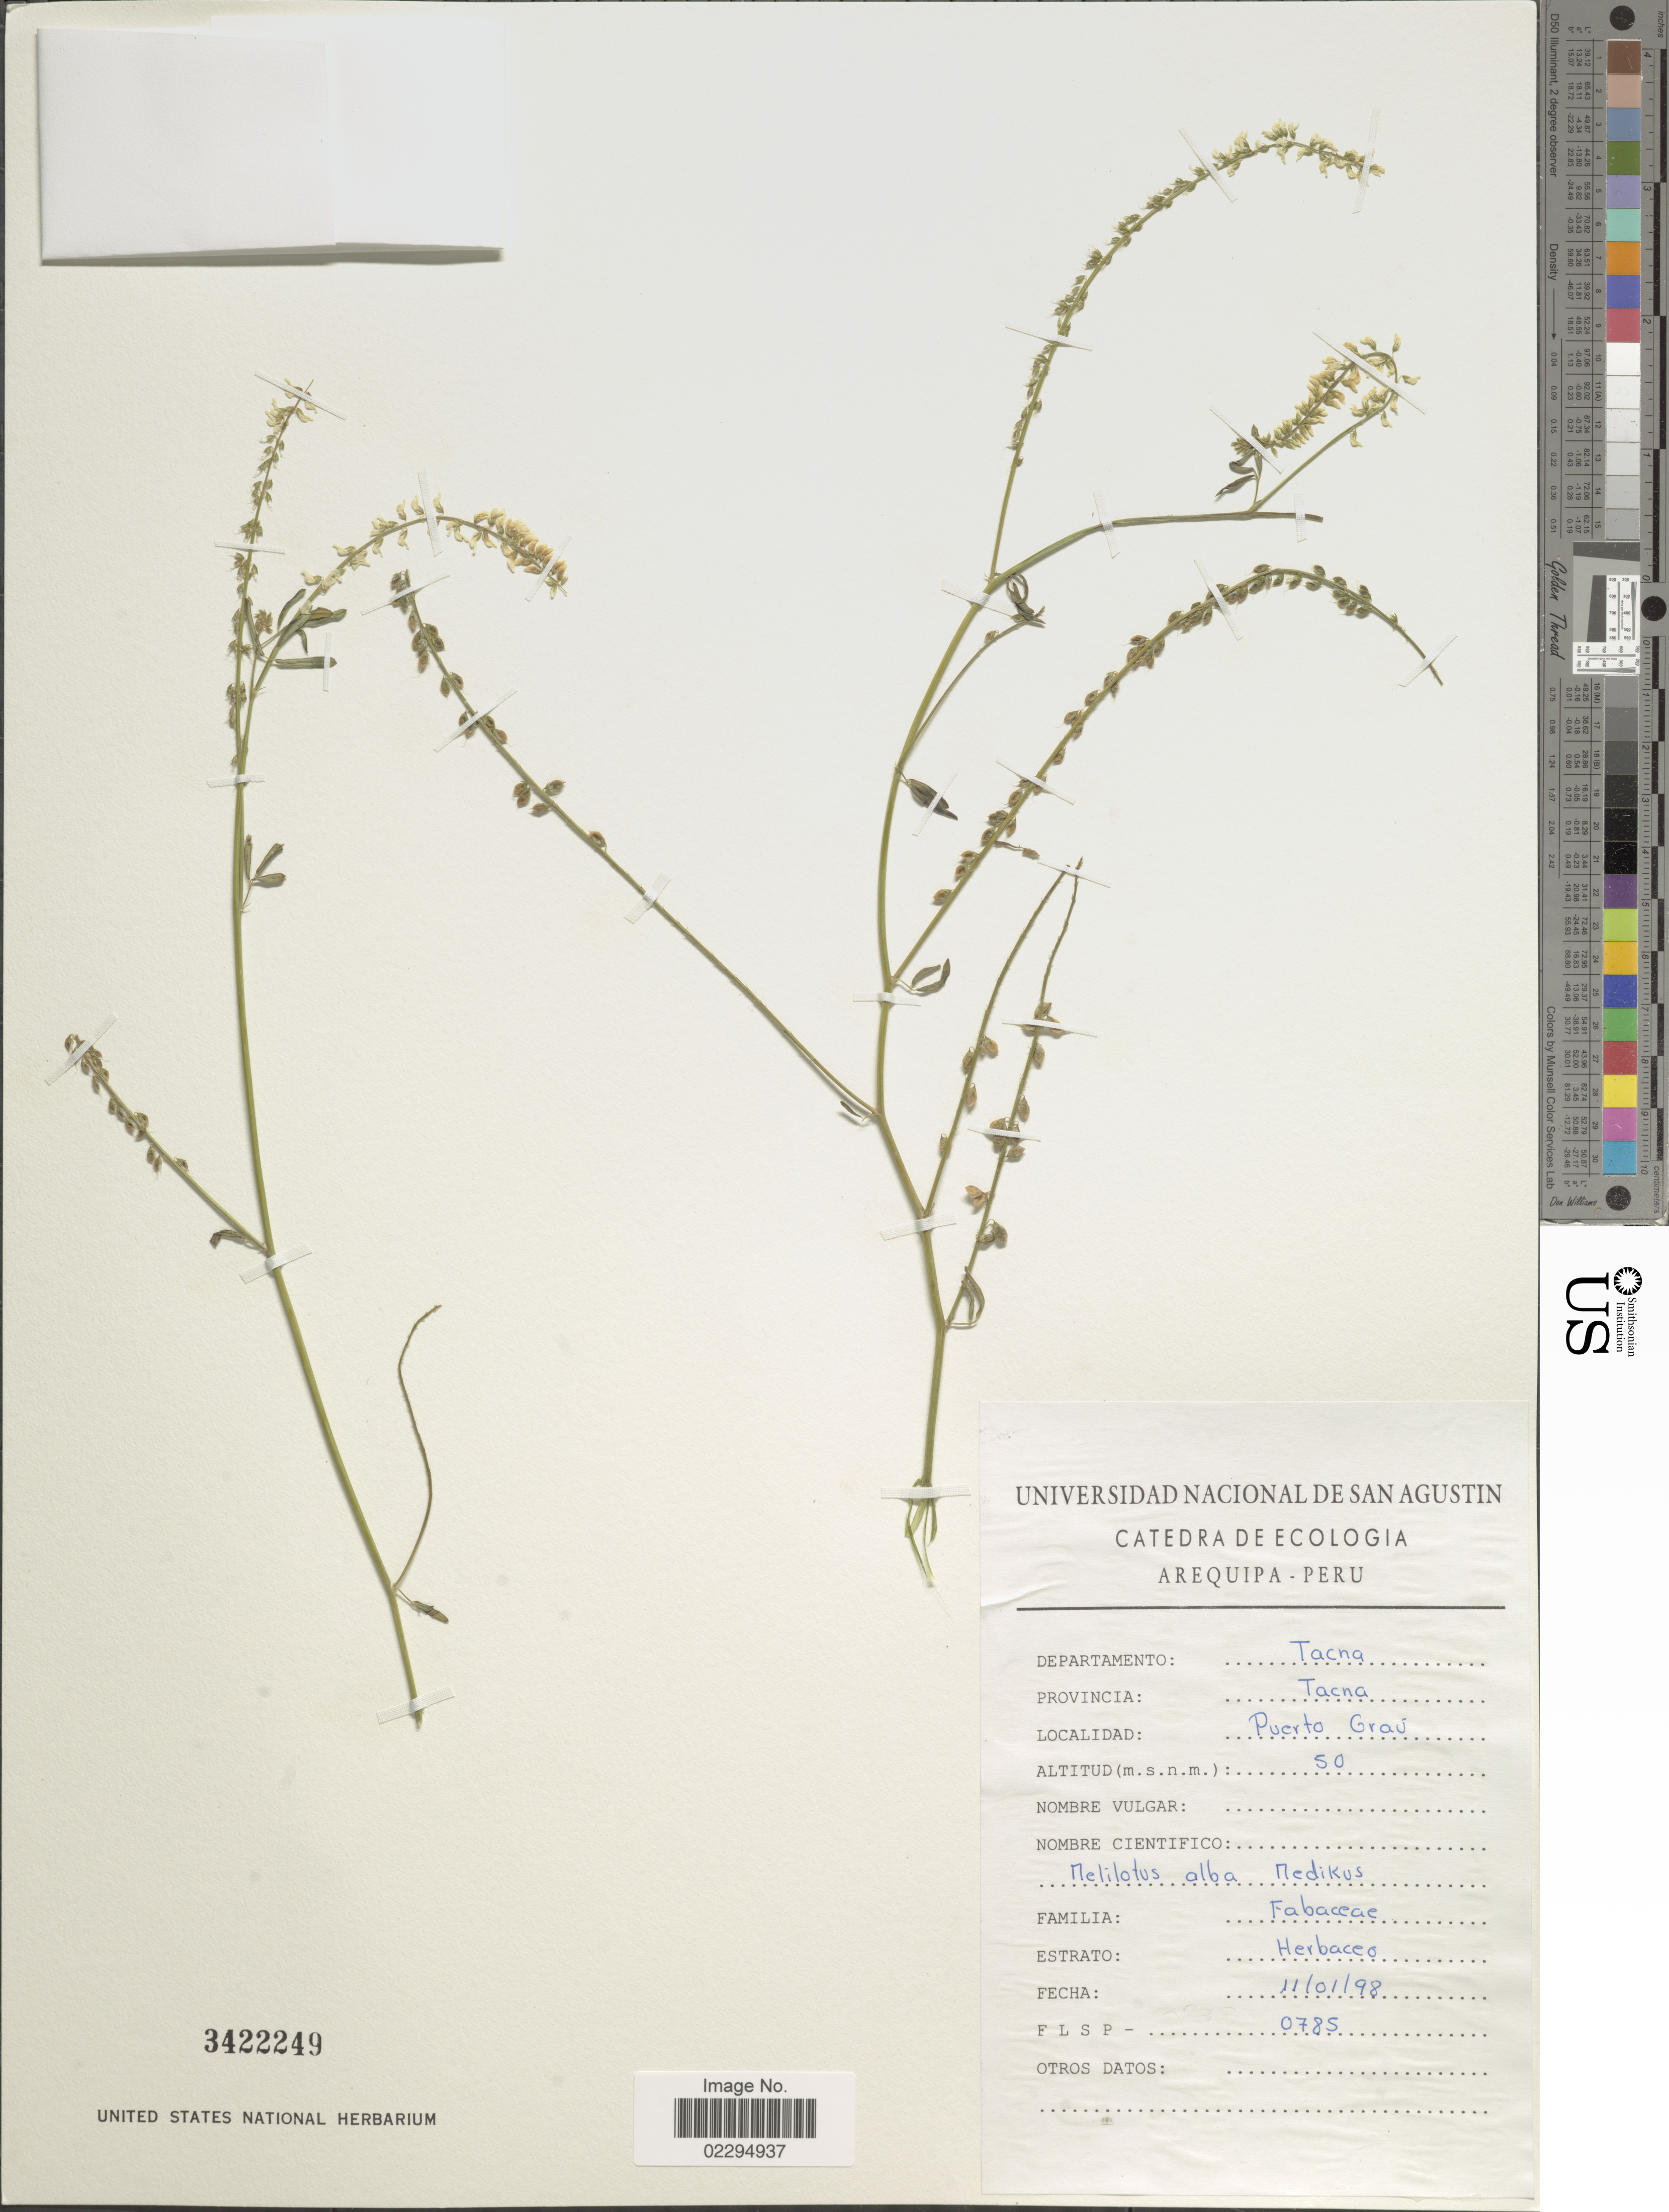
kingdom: Plantae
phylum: Tracheophyta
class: Magnoliopsida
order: Fabales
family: Fabaceae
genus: Melilotus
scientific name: Melilotus albus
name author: Medik.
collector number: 0785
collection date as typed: Transcribed d/m/y: 11/1/98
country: Peru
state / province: Tacna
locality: Departamento , Puerto Grav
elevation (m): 50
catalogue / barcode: US 3422249